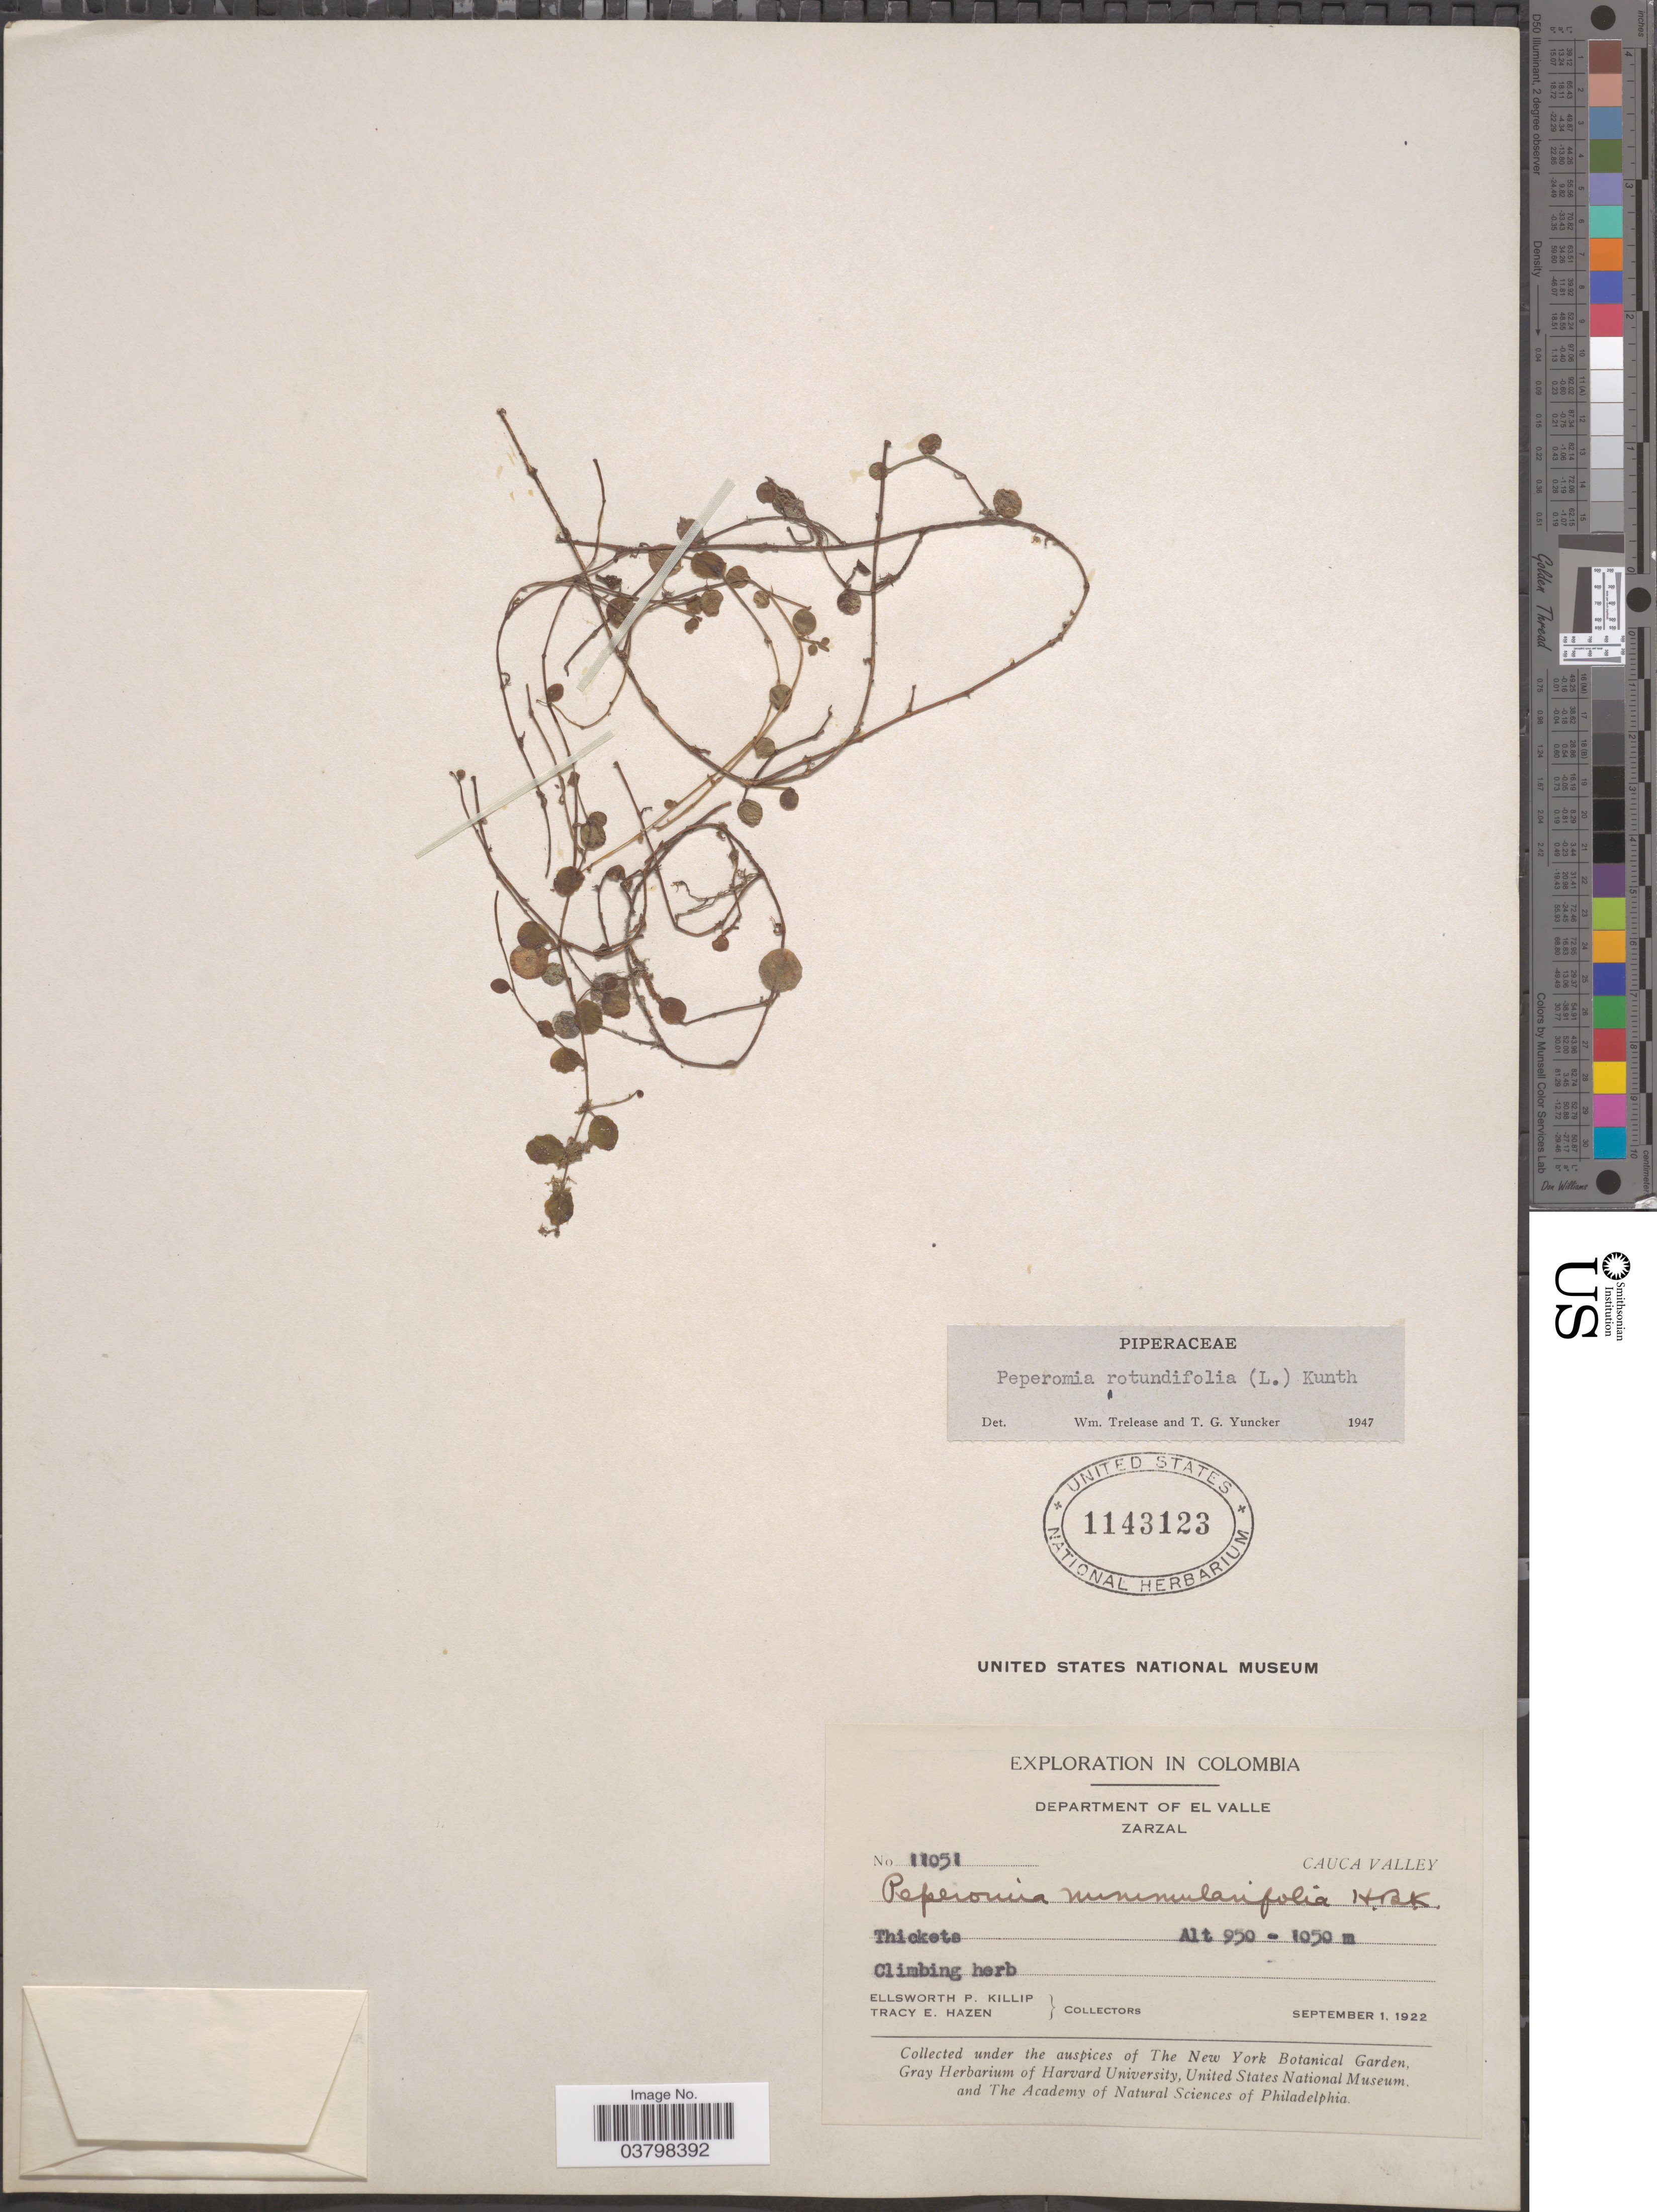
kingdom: Plantae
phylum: Tracheophyta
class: Magnoliopsida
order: Piperales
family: Piperaceae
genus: Peperomia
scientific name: Peperomia rotundifolia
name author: (L.) Kunth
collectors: E. P. Killip & T. E. Hazen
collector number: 11051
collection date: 1922-09-01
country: Colombia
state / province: Valle del Cauca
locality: Department of El Valle. Zarzal. Cauca Valley.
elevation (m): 950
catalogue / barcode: US 1143123